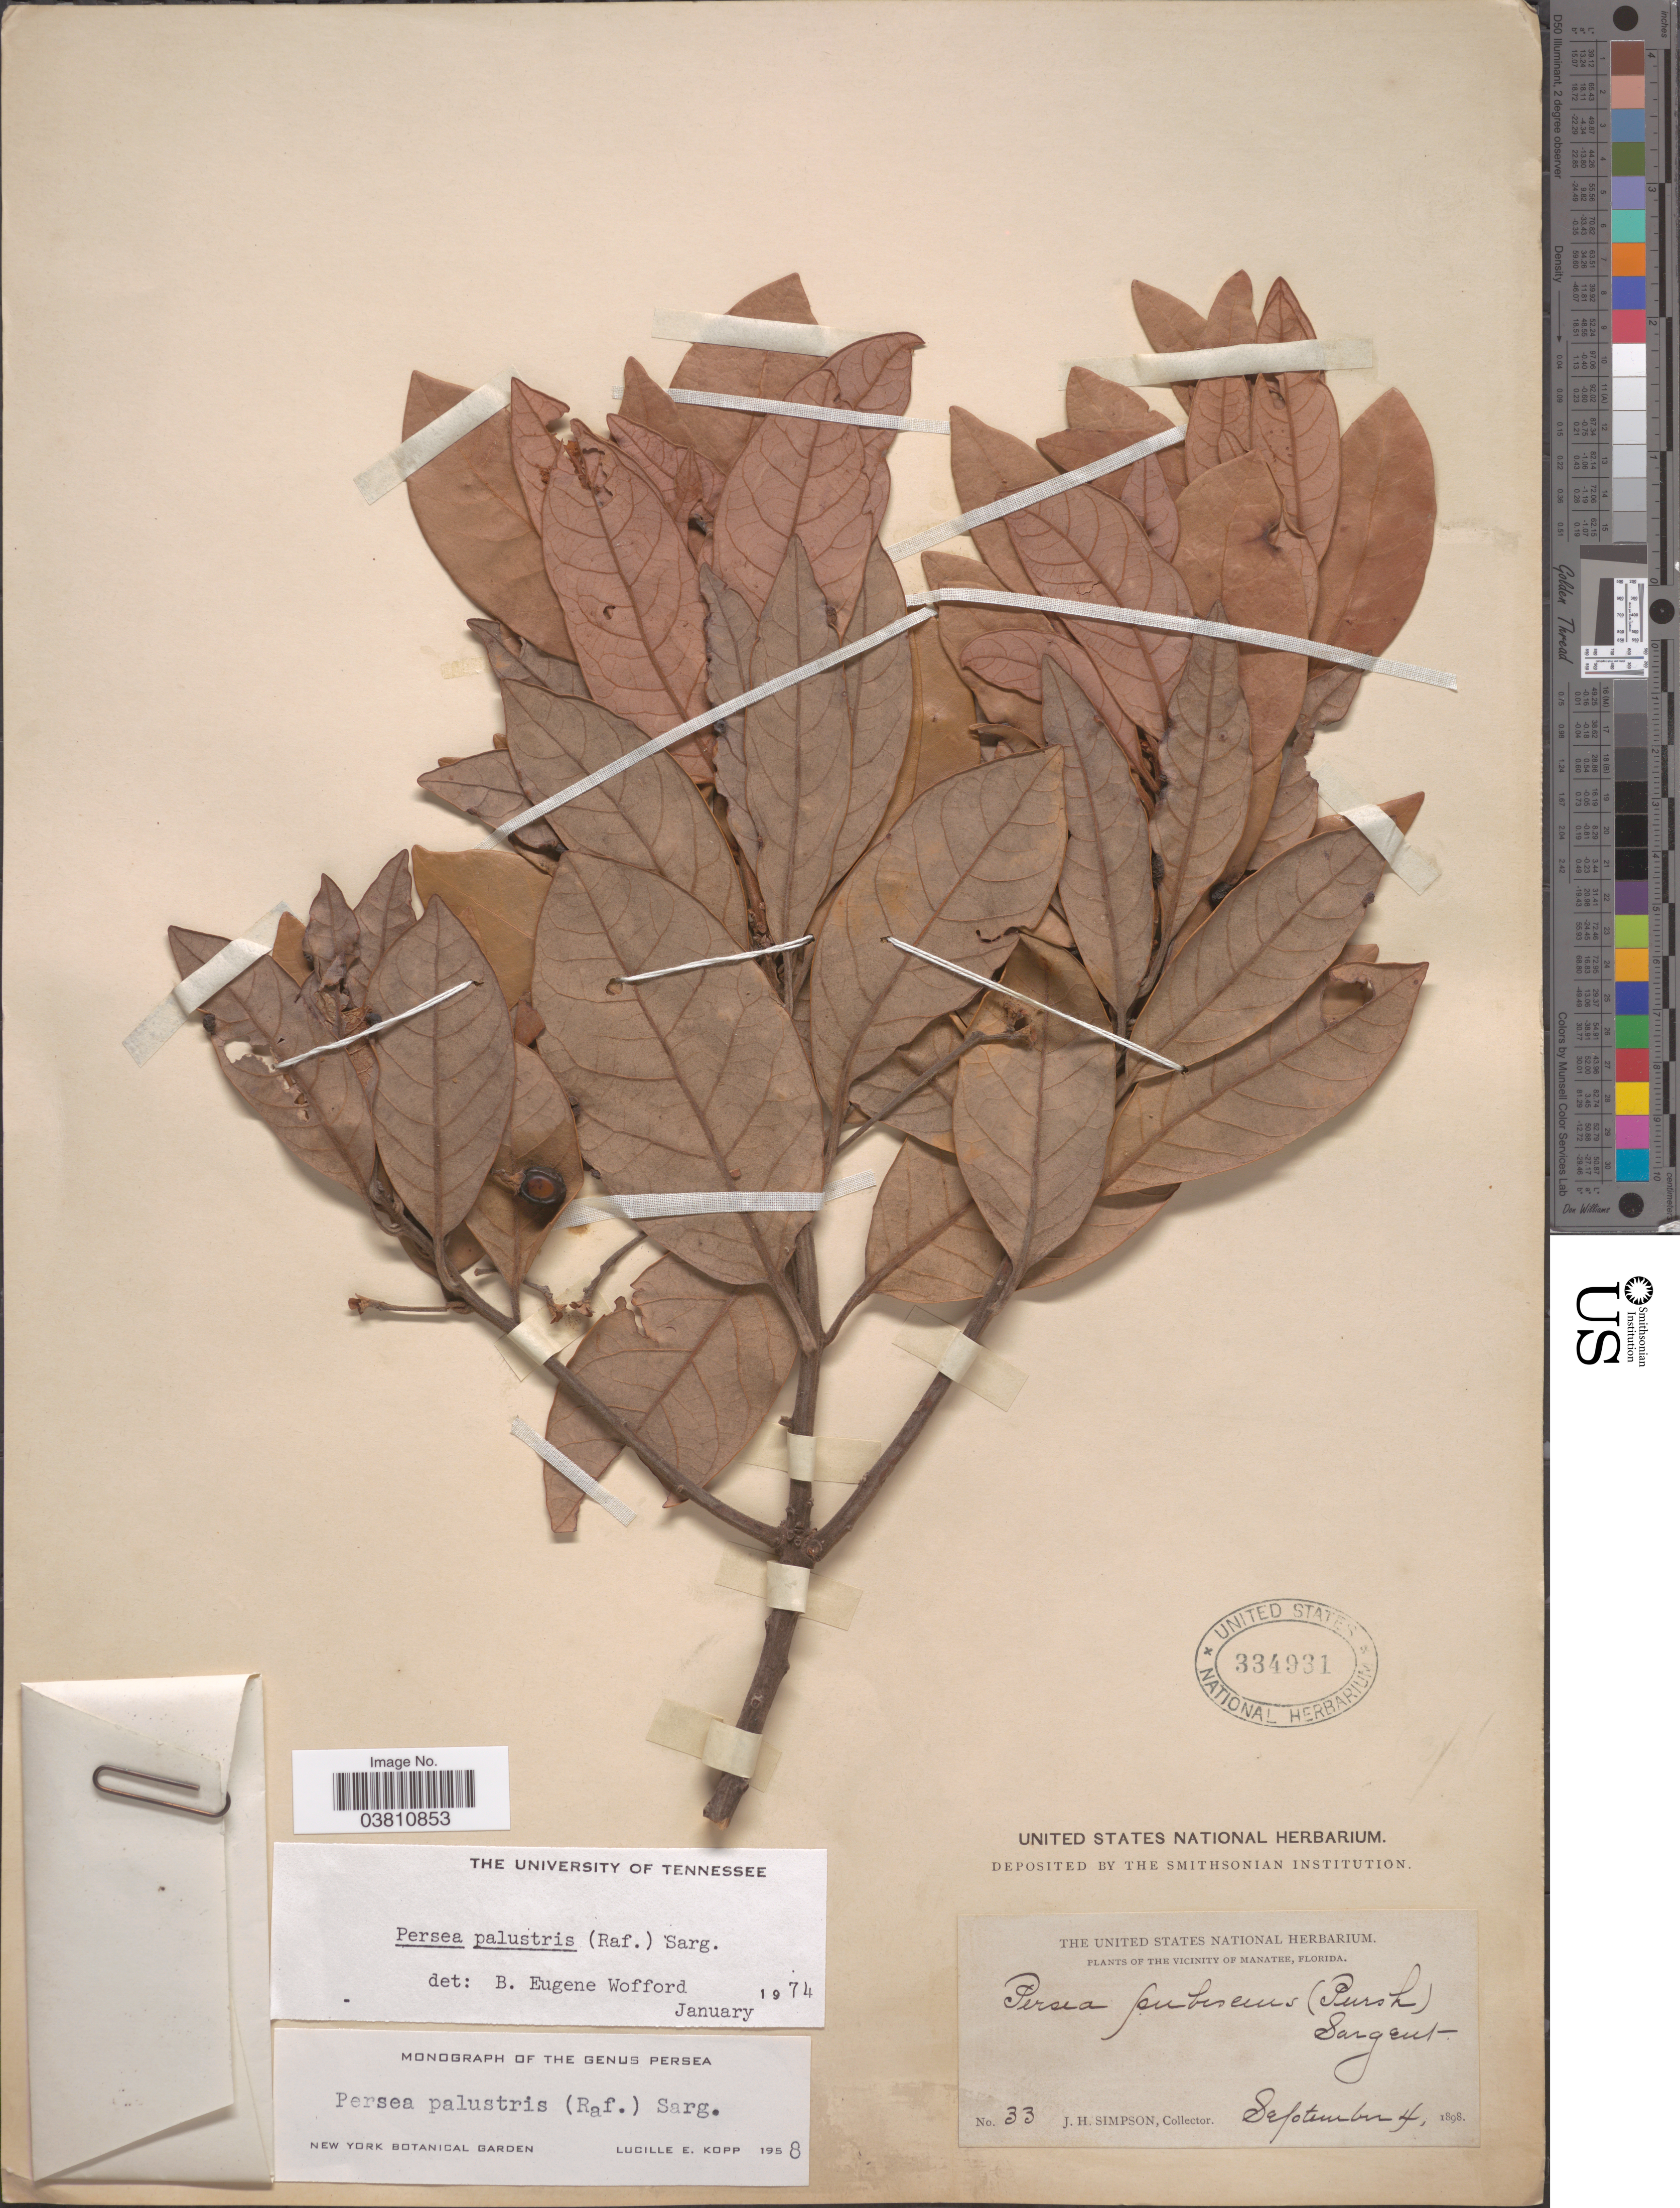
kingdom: Plantae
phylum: Tracheophyta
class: Magnoliopsida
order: Laurales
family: Lauraceae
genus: Persea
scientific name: Persea palustris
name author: (Raf.) Sarg.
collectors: J. H. Simpson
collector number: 33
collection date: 1898-09-04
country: United States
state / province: Florida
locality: The vicinity of Manetee.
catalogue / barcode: US 334931